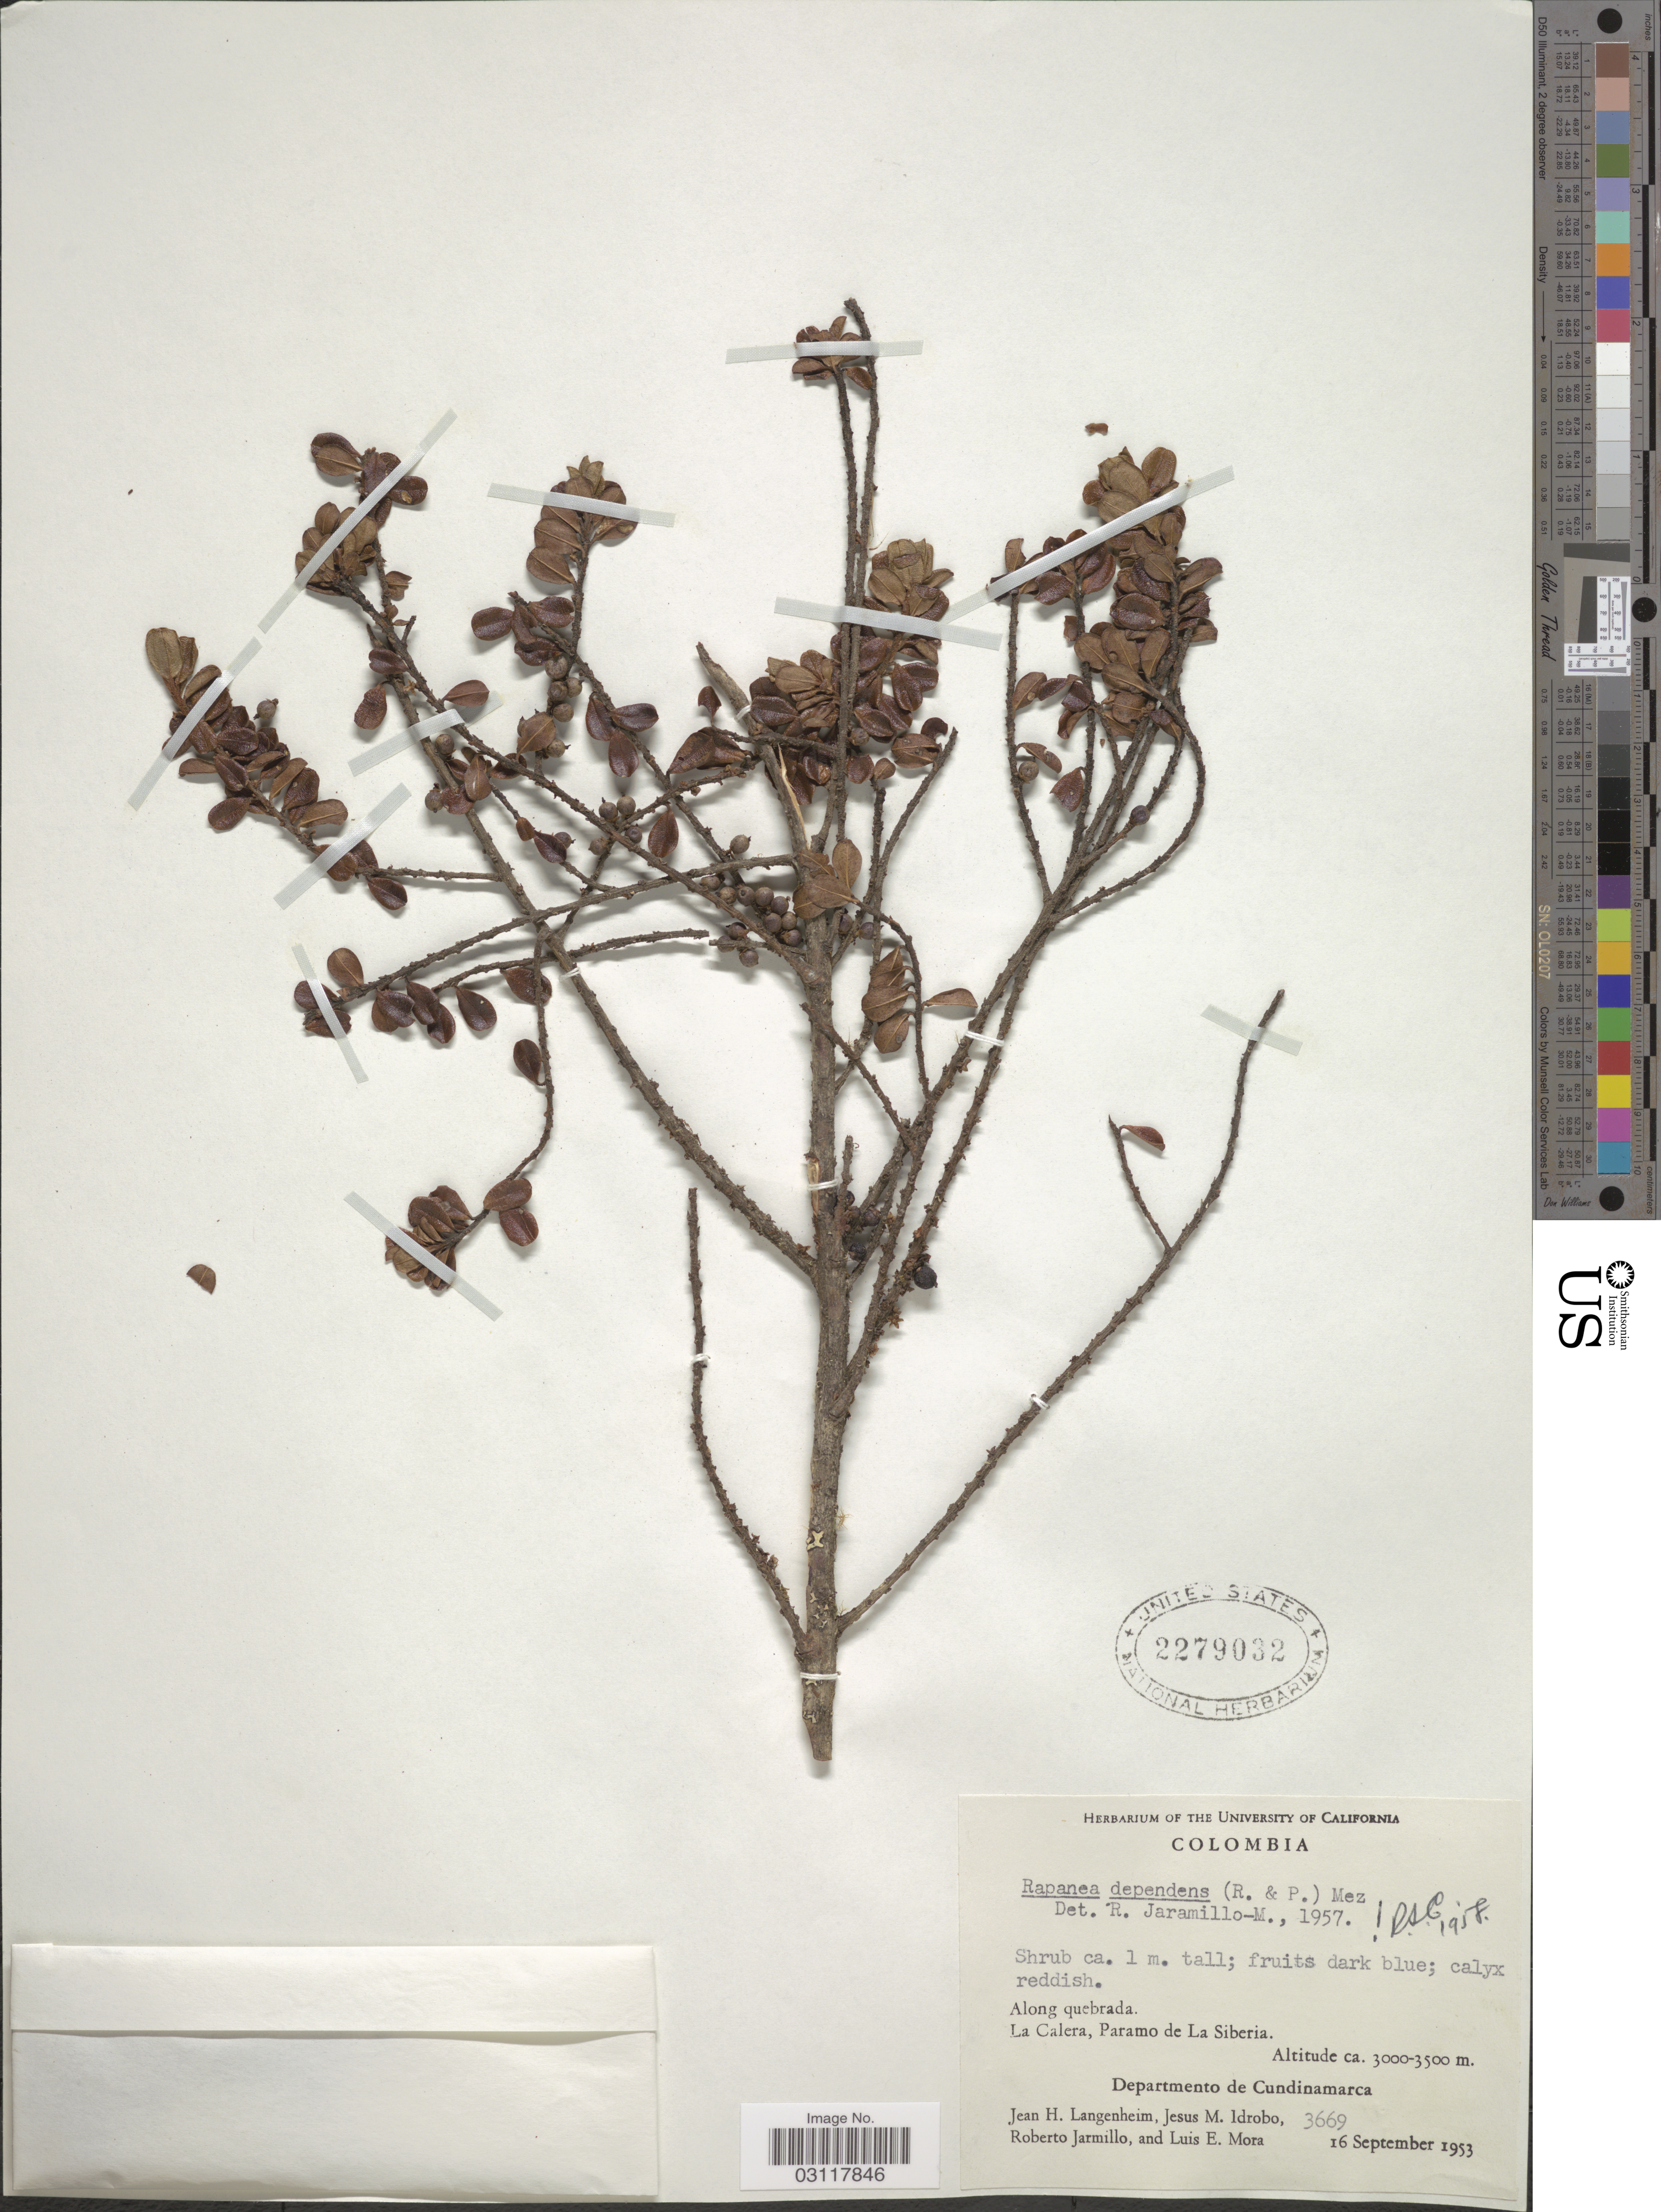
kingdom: Plantae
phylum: Tracheophyta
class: Magnoliopsida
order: Ericales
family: Primulaceae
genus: Rapanea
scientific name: Rapanea dependens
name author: (Ruiz & Pav.) Mez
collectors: J. H. Langenheim, J. M. Idrobo, R. Jarmillo & L. E. Mora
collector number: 3669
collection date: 1953-09-16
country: Colombia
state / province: Cundinamarca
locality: Along quebrada. La Calera, Paramo de La Siberia. Departamento de Cundinamarca.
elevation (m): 3000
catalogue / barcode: US 2279032